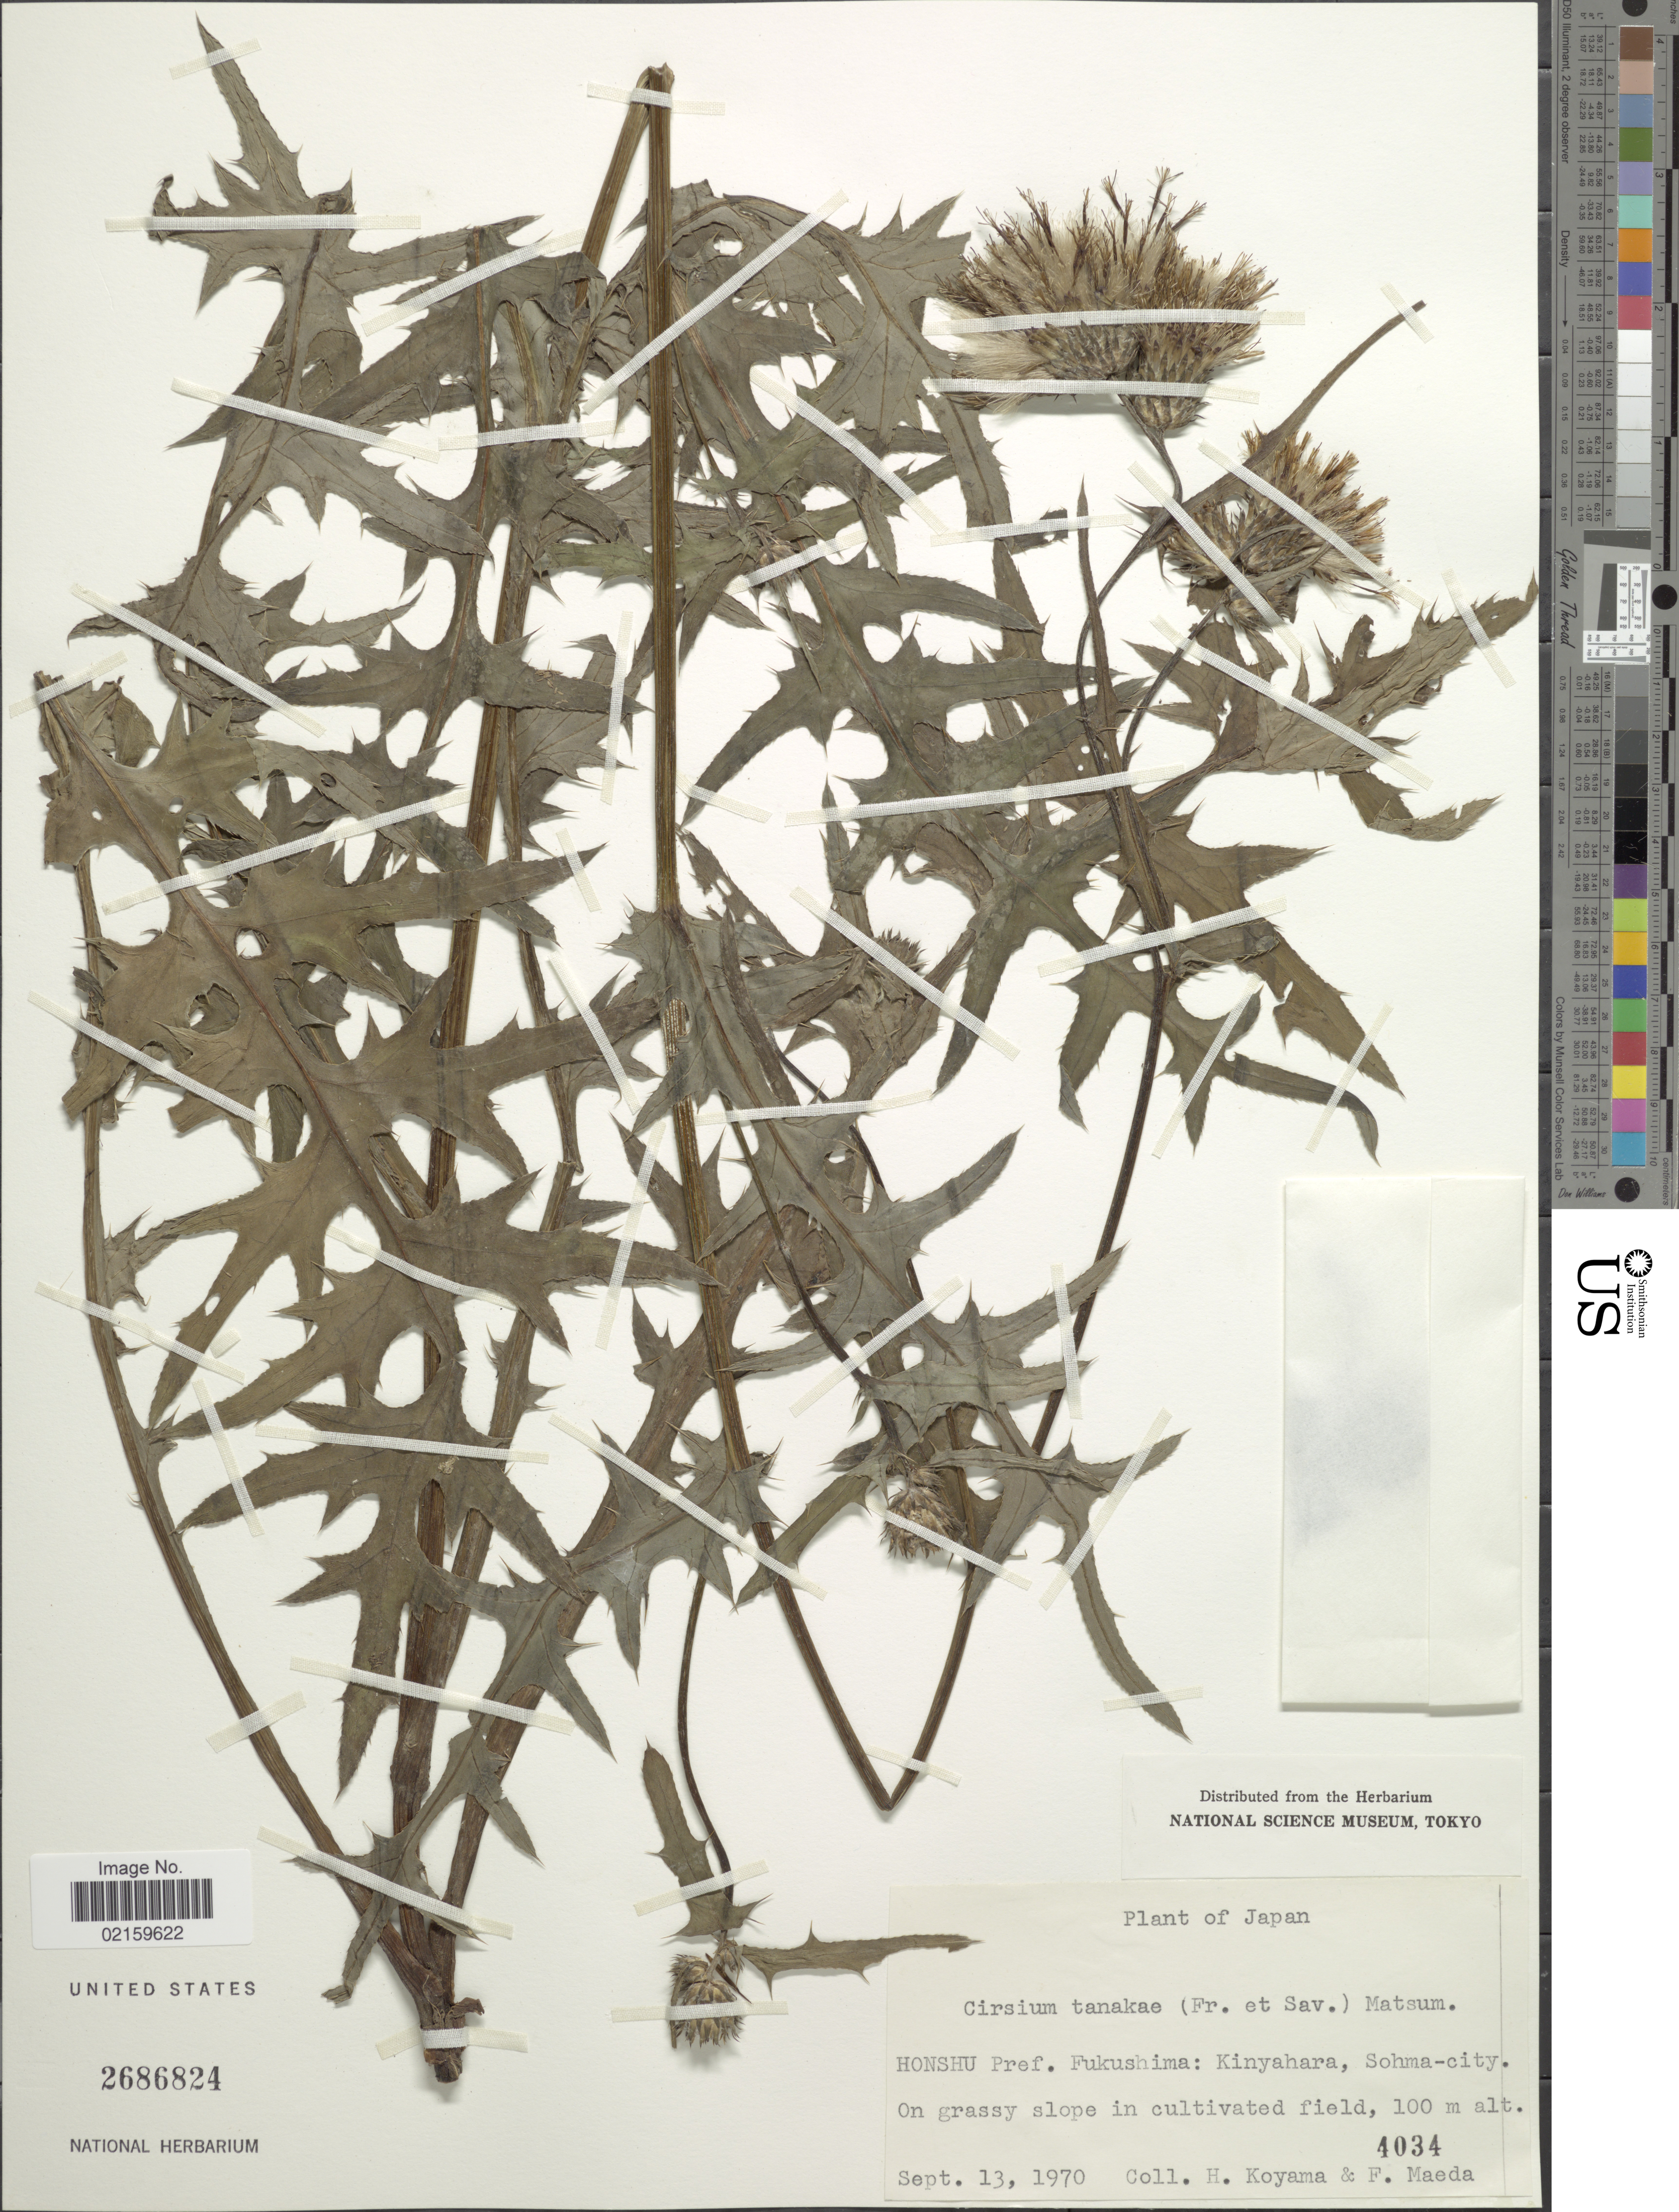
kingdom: Plantae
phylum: Tracheophyta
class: Magnoliopsida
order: Asterales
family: Asteraceae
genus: Cirsium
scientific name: Cirsium nipponicum var. incomptum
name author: (Maxim.) Kitam. ex Ohwi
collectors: H. Koyama & F. Maeda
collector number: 4034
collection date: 1970-09-13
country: Japan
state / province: Hukusima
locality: Honshu. Pref. Fukushima: Kinyahara, Sohma-city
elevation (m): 100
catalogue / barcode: US 2686824